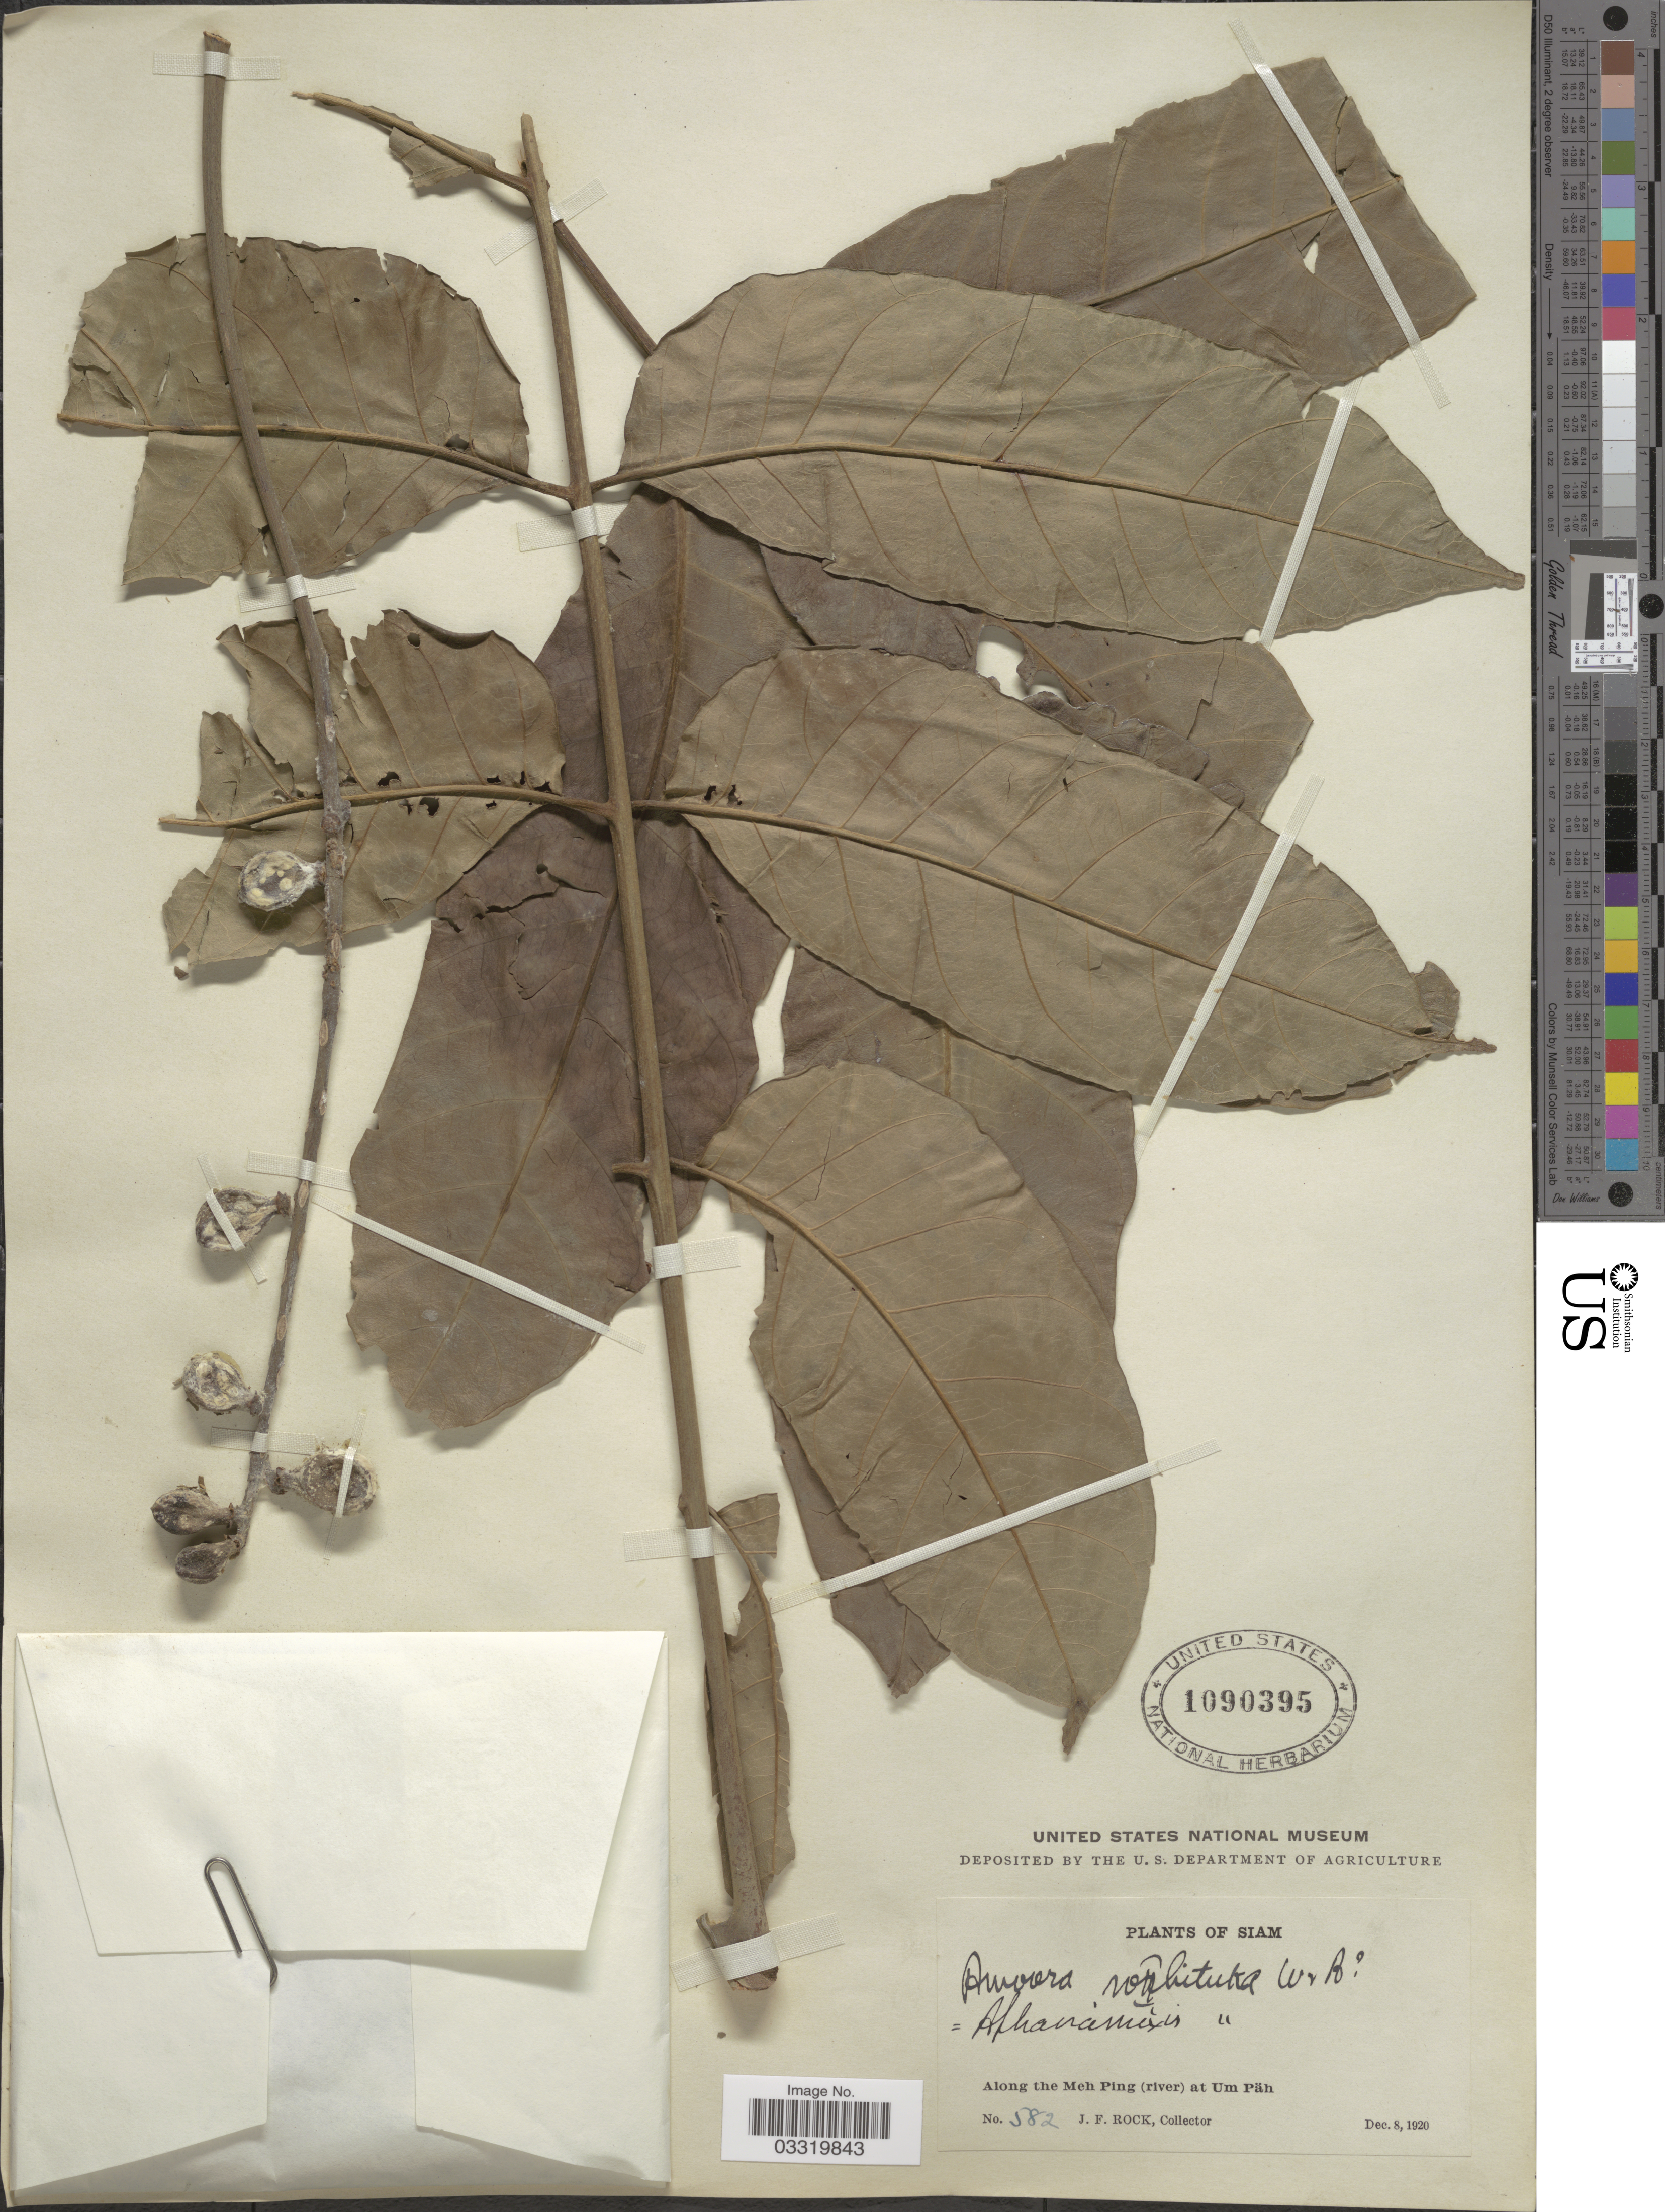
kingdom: Plantae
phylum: Tracheophyta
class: Magnoliopsida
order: Sapindales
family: Meliaceae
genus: Aphanamixis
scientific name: Aphanamixis polystachya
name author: (Wall.) R. Parker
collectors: J. Rock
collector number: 582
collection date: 1920-12-08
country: Thailand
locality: Siam, Along the Meh Ping (river) at Um Päh.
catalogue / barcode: US 1090395